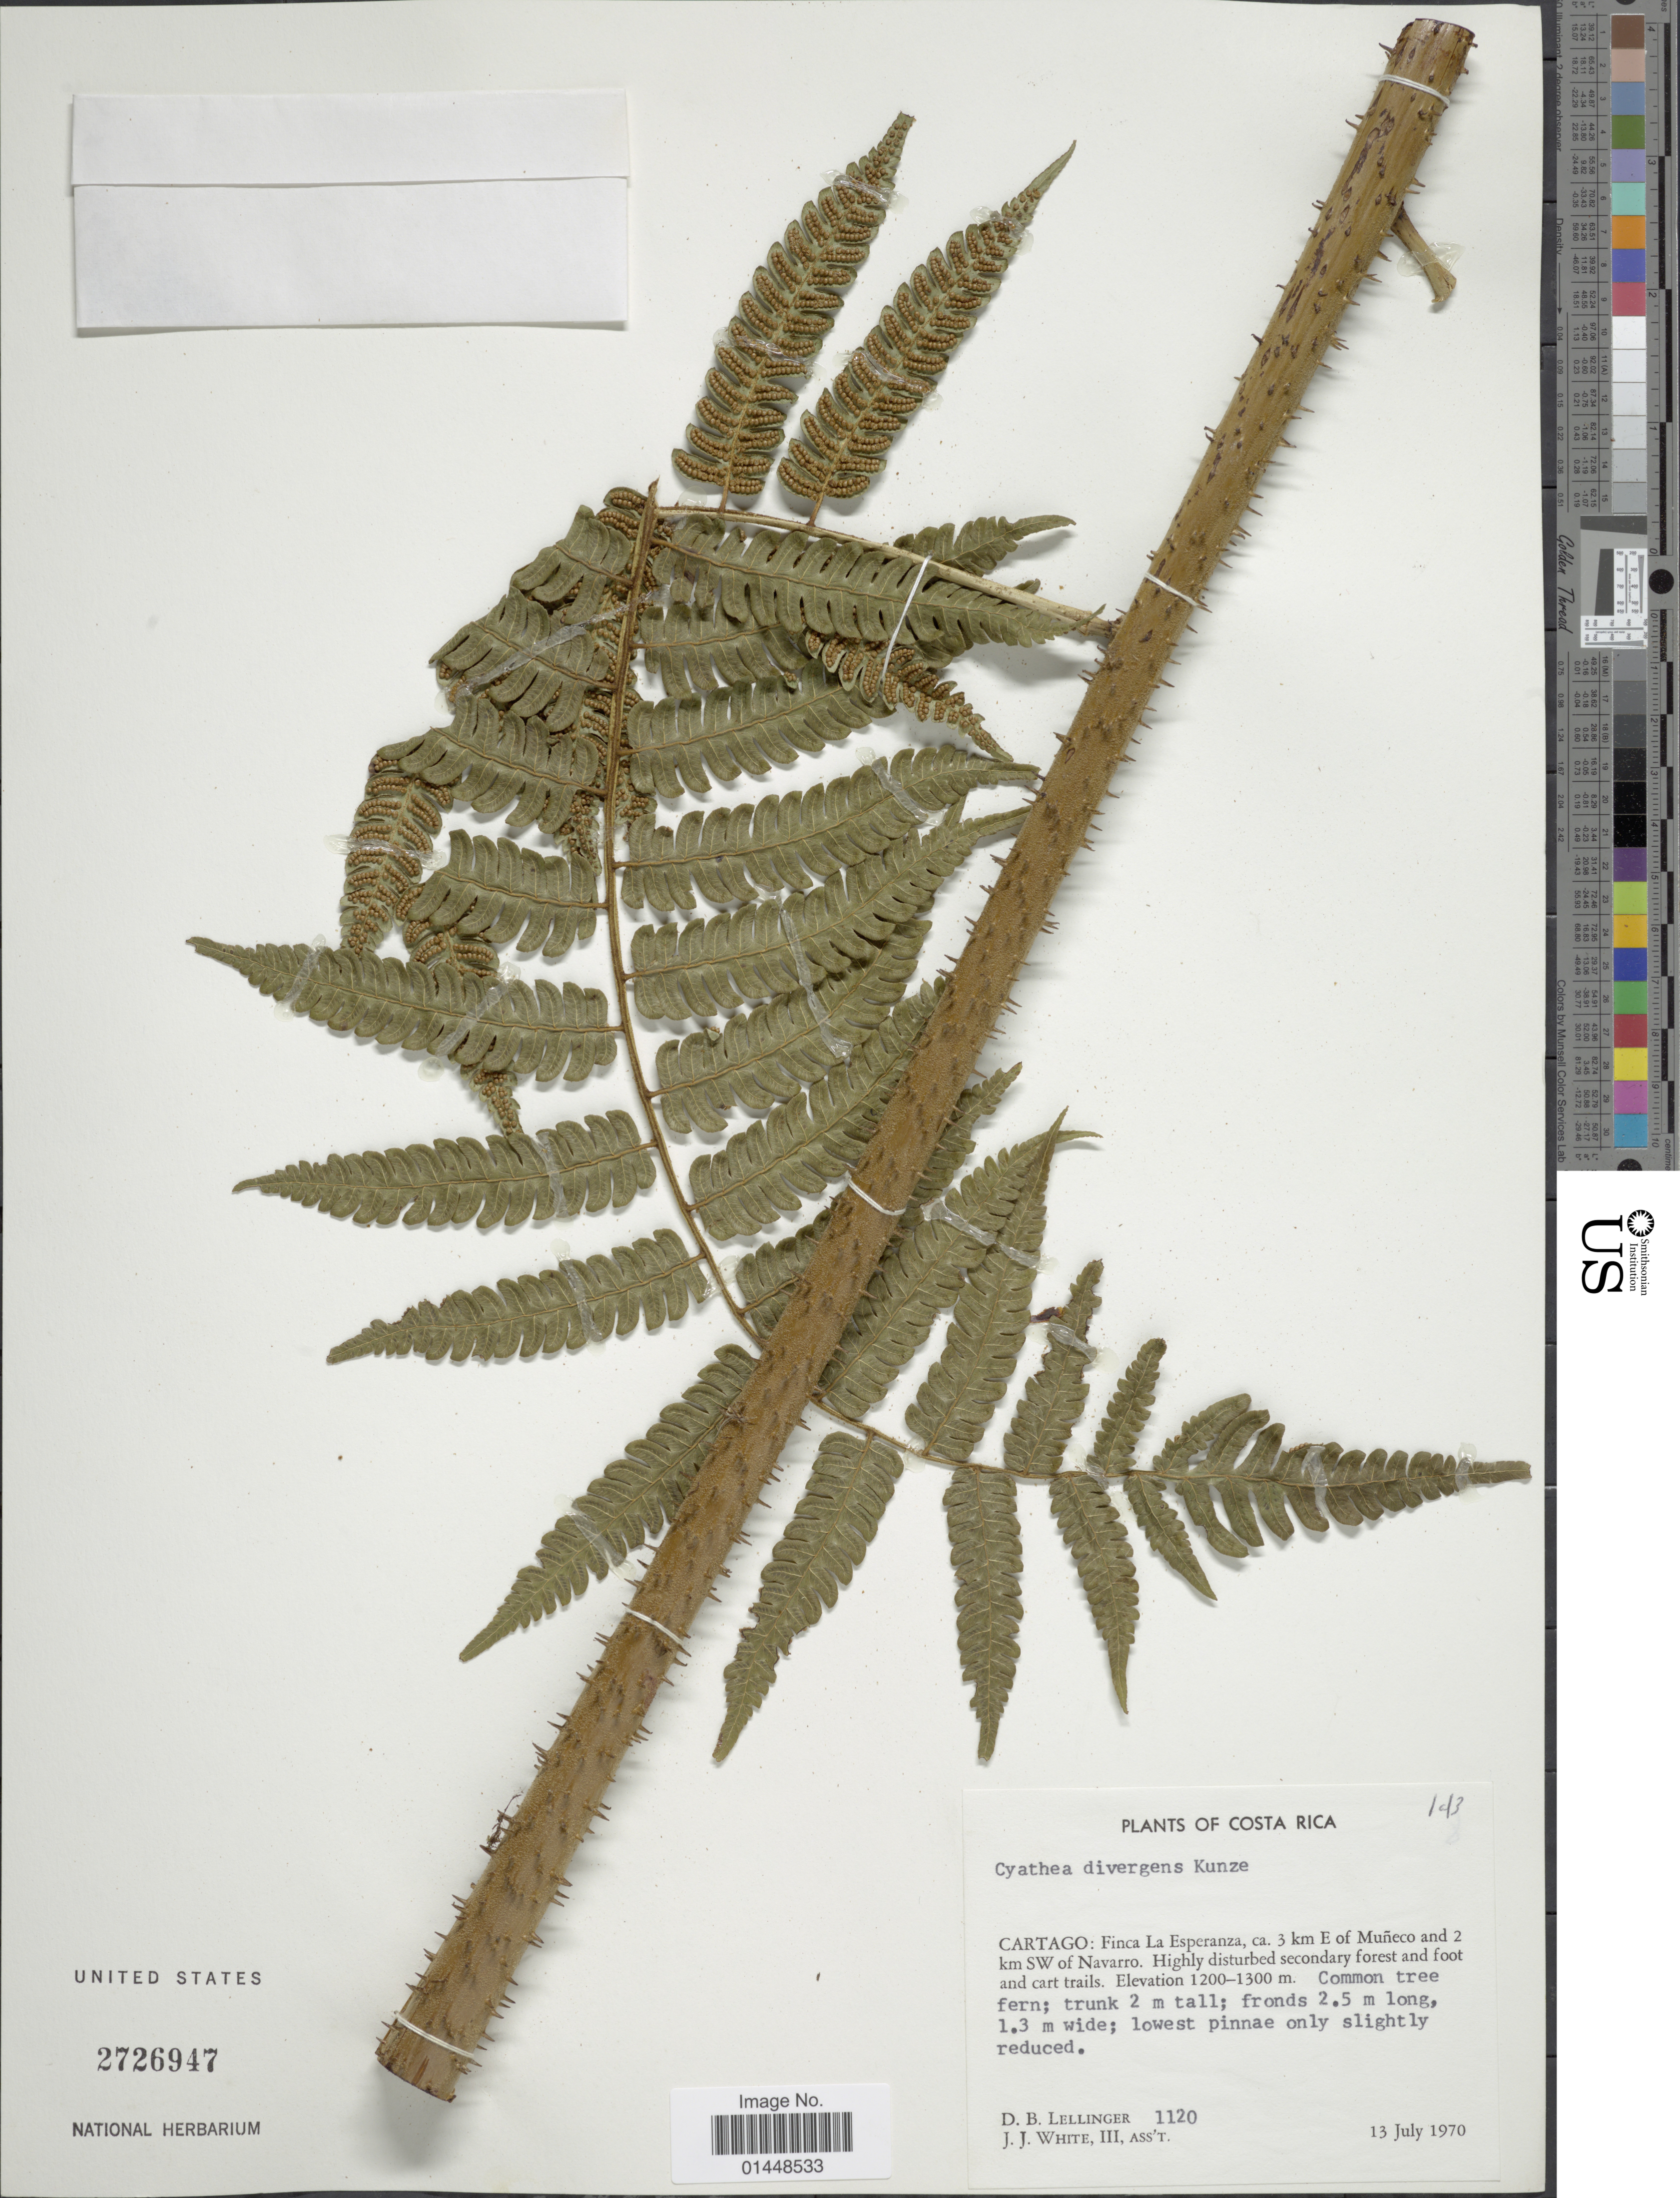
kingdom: Plantae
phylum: Tracheophyta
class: Polypodiopsida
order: Cyatheales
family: Cyatheaceae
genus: Cyathea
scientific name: Cyathea divergens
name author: Kunze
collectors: D. B. Lellinger & J. J. White III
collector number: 1120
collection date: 1970-07-13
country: Costa Rica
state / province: Cartago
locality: Cartago: Finca La Esperanza, ca. 3 km E of Muñeco and 2 km SW of Navarro.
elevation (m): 1200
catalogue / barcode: US 2726947